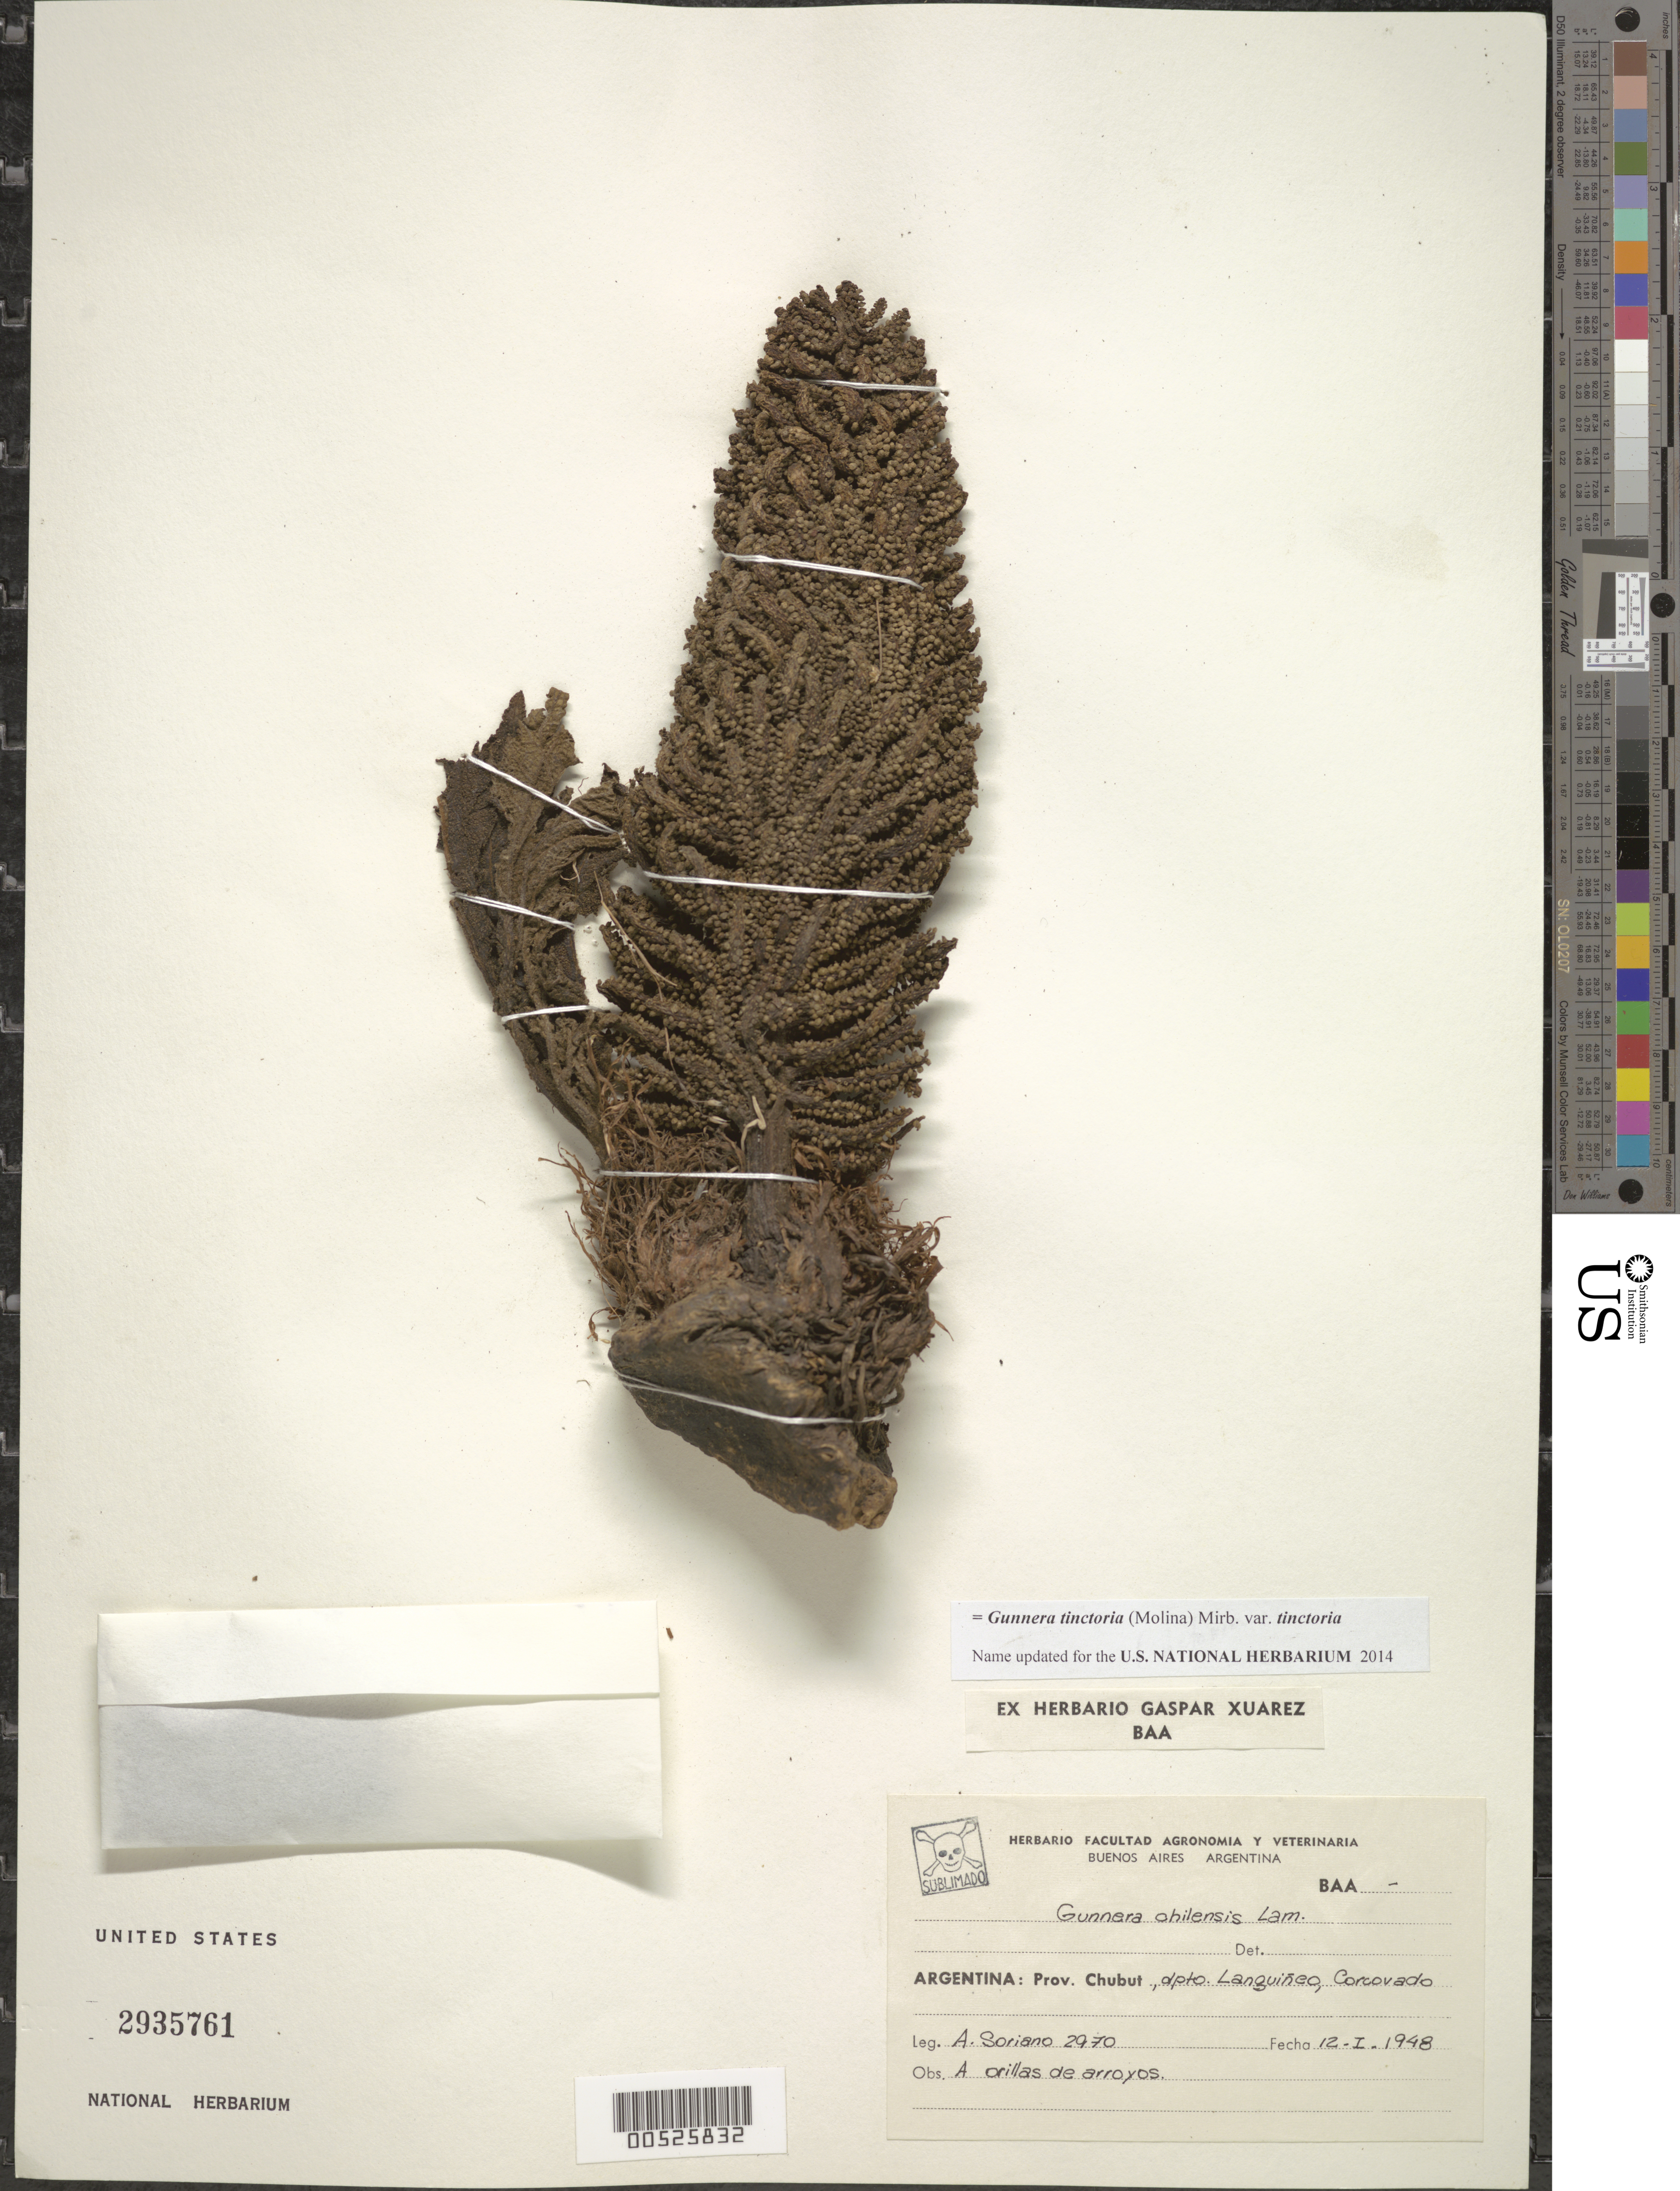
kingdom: Plantae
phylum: Tracheophyta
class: Magnoliopsida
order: Gunnerales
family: Gunneraceae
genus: Gunnera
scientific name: Gunnera tinctoria var. tinctoria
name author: (Molina) Mirb.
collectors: A. Soriano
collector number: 2970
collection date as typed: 12 Jan 1948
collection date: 1948-01-12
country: Argentina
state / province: Chubut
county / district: Languiñeo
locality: Corcovado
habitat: A orillas de arroyos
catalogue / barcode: US 2935761